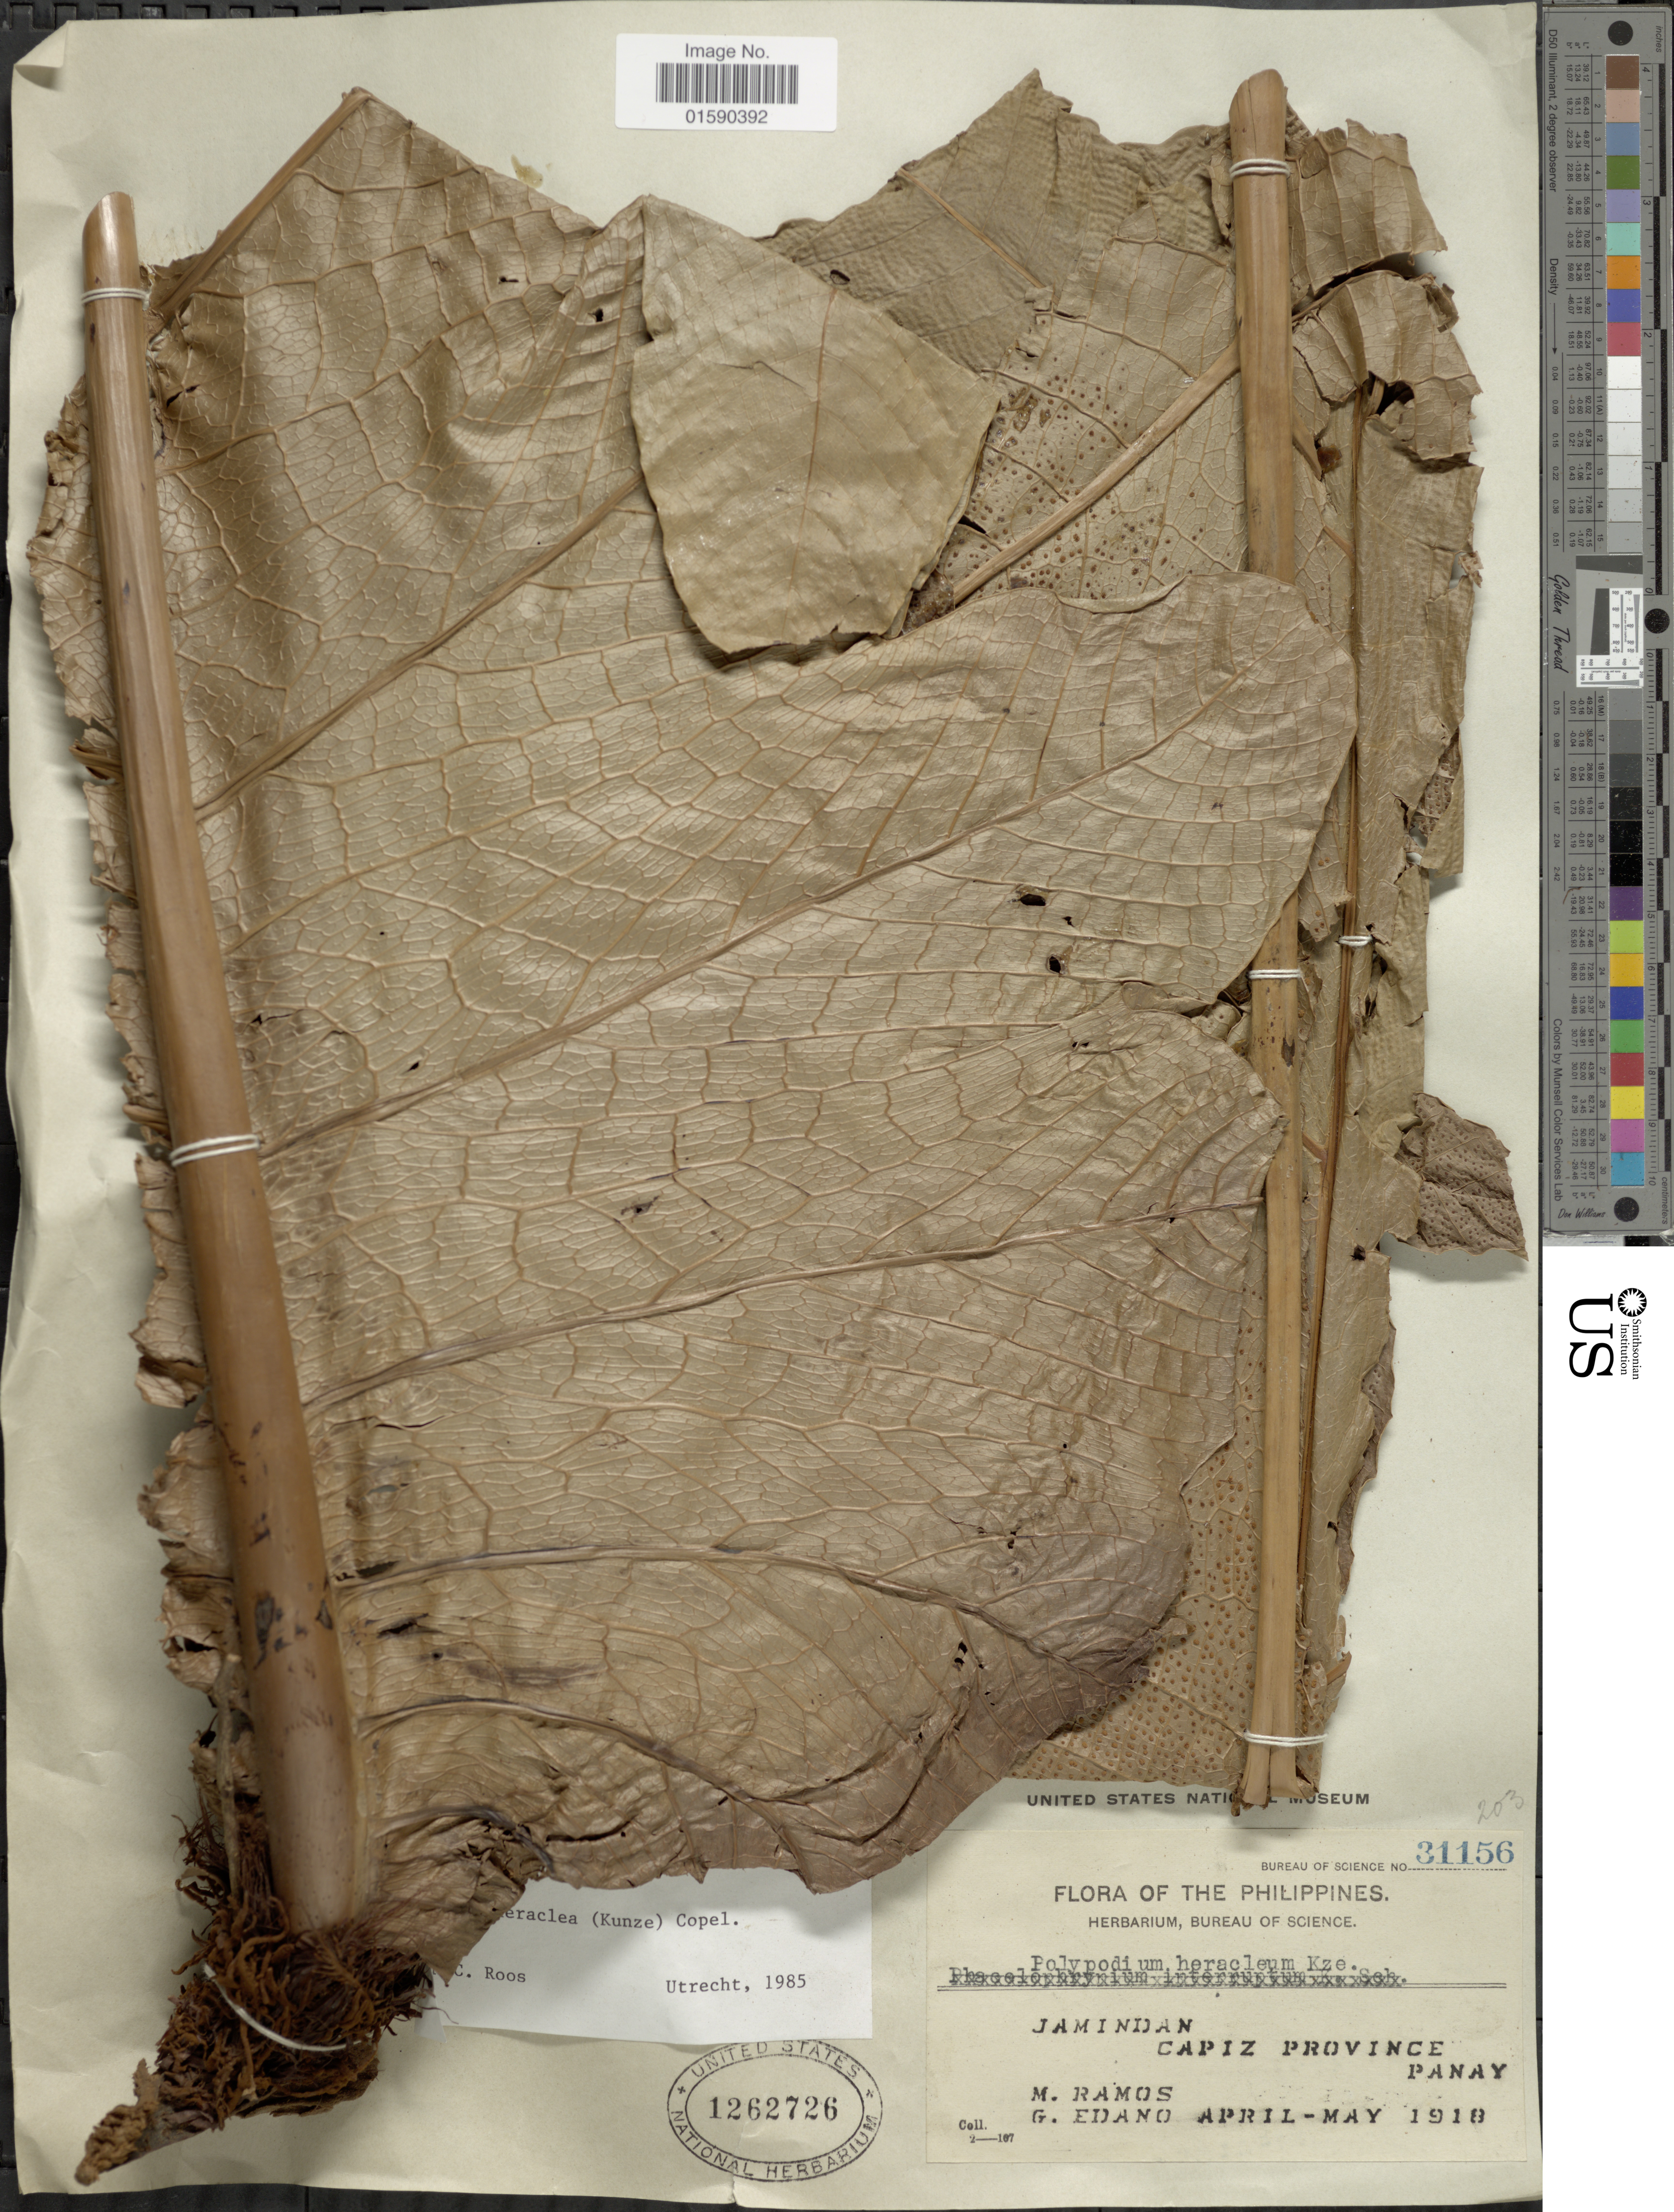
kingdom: Plantae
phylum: Tracheophyta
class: Polypodiopsida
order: Polypodiales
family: Polypodiaceae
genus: Aglaomorpha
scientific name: Aglaomorpha heraclea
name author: (Kunze) Copel.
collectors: M. Ramos & G. Edaño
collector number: Bureau of science 31156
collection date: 1918-04/1918-05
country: Philippines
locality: Jamindan, Capiz Province Panay.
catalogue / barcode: US 1262726